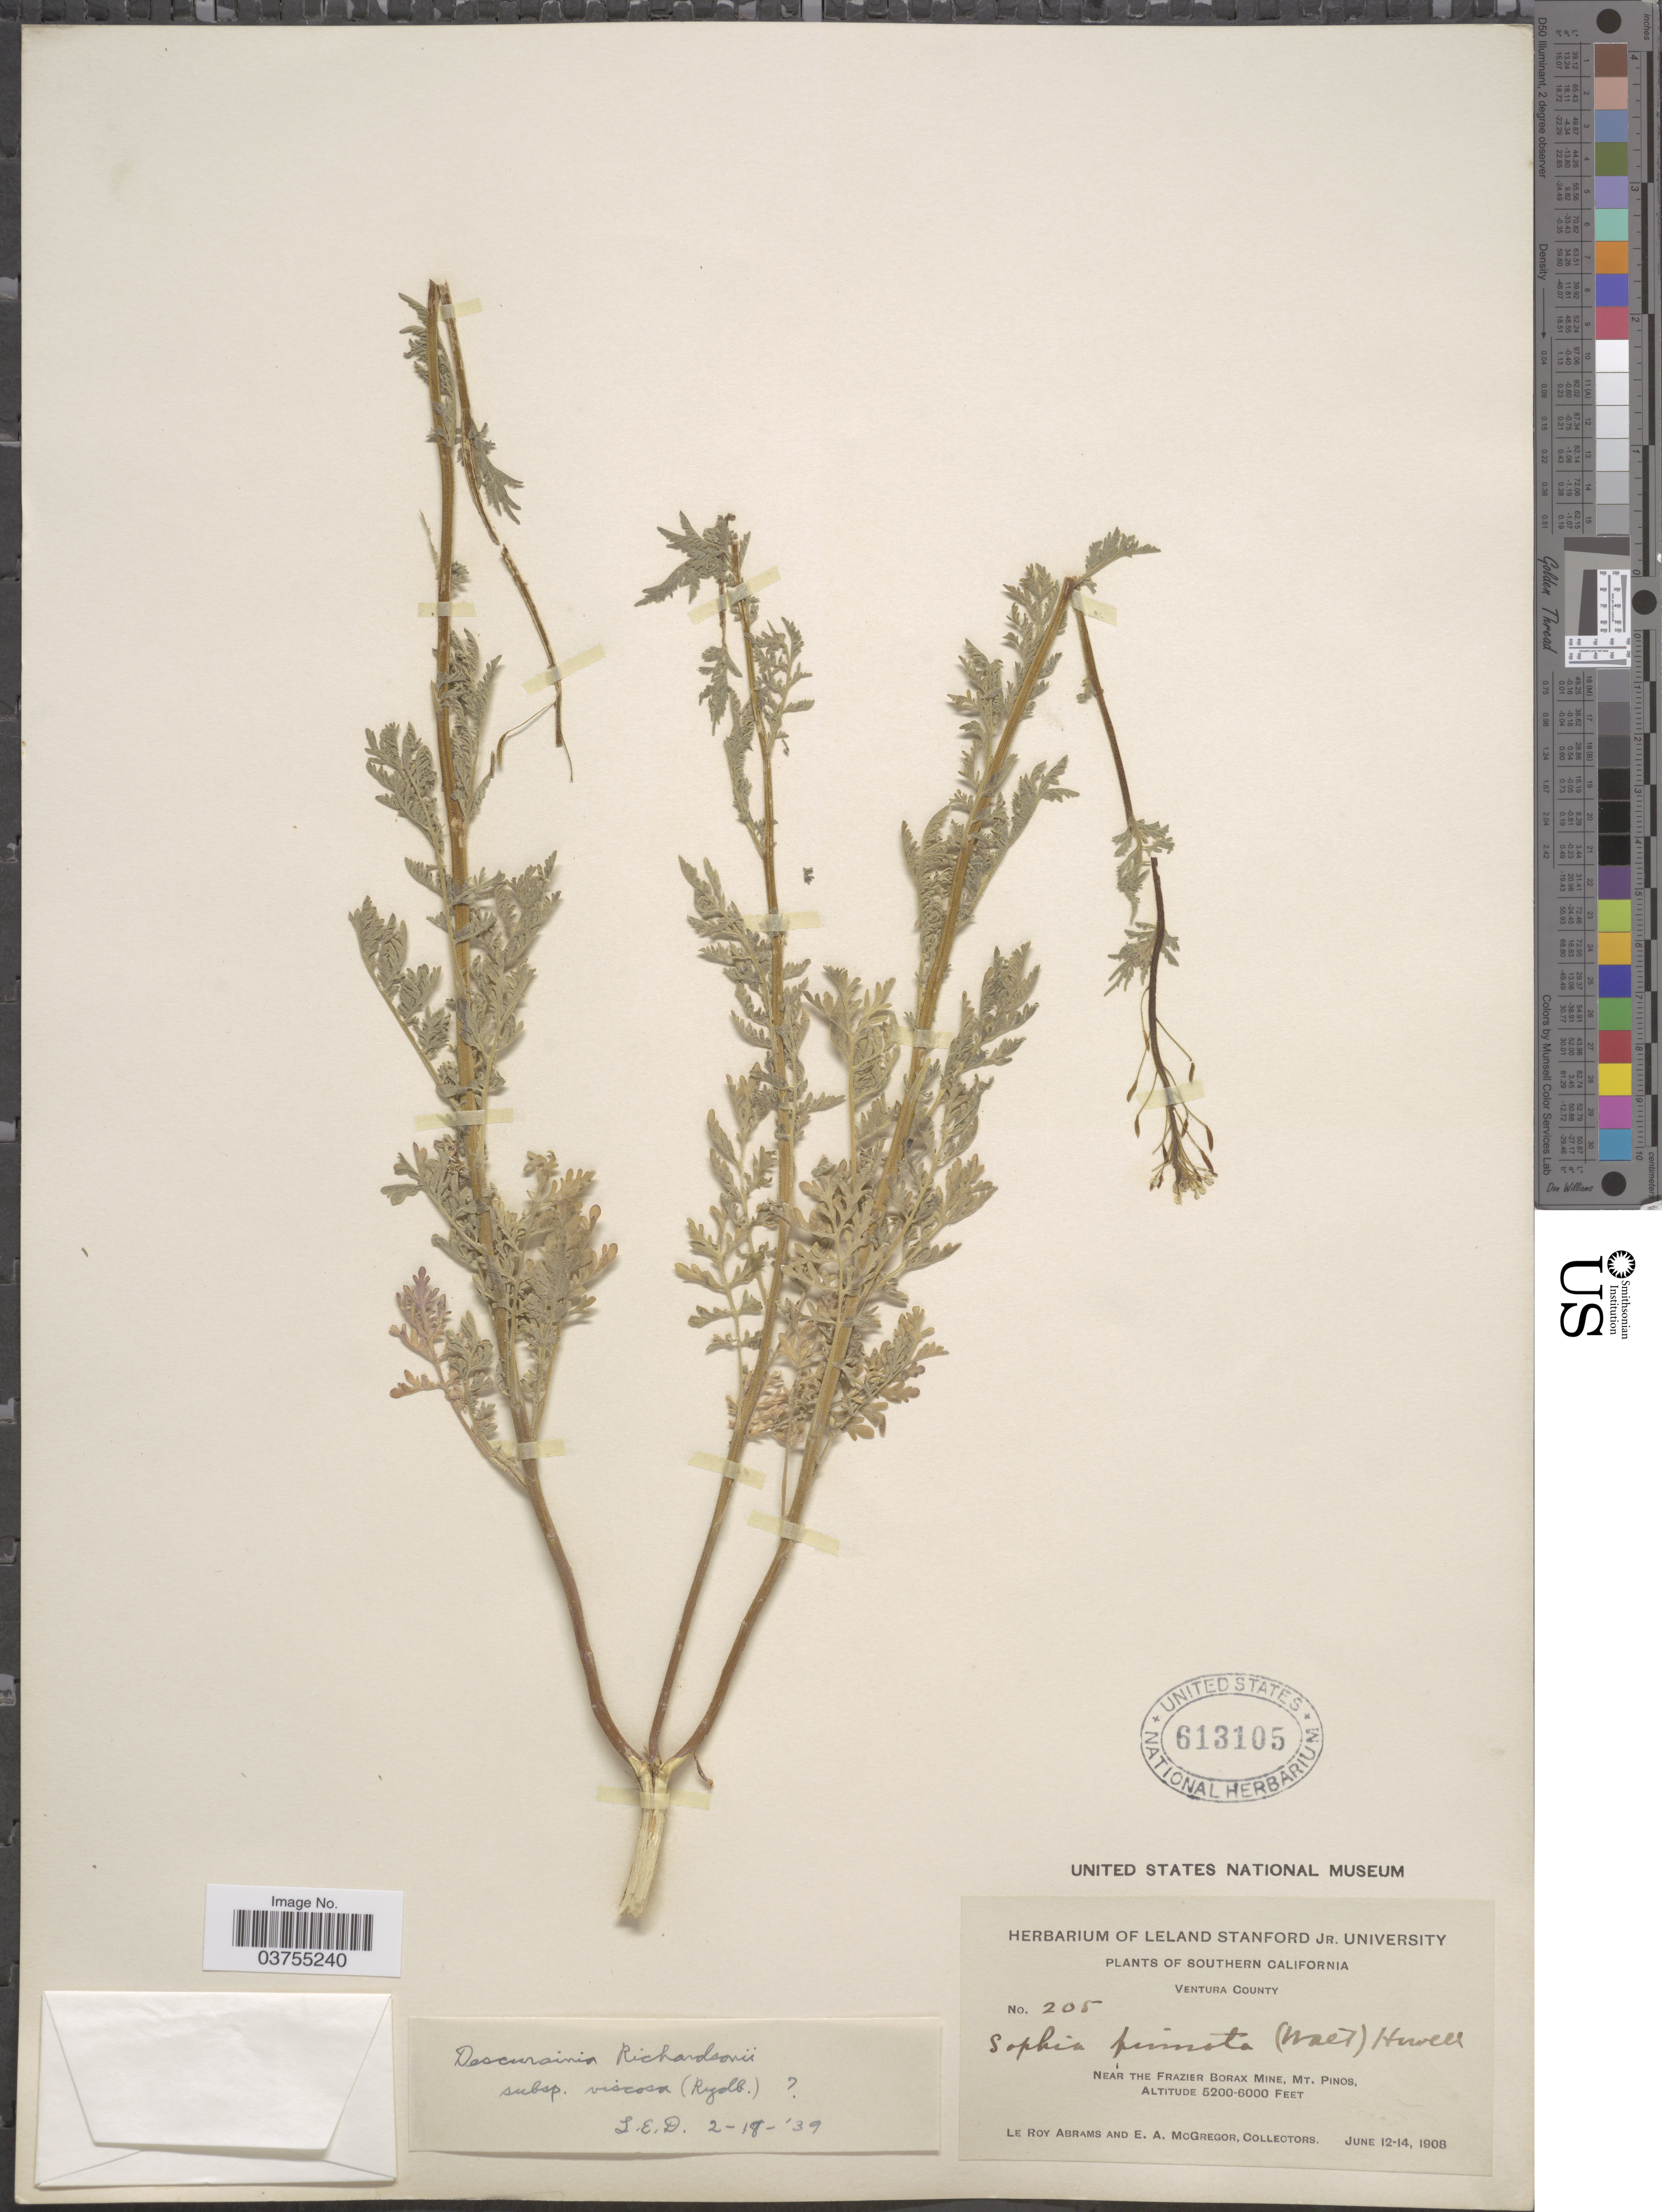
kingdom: Plantae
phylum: Tracheophyta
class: Magnoliopsida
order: Brassicales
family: Brassicaceae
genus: Descurainia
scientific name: Descurainia richardsonii subsp. viscosa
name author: (Rydb.) Detling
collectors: L. Abrams & E. A. McGregor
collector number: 205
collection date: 1908-06-12/1908-06-14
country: United States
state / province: California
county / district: Ventura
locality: Southern California. Ventura County. Near the Frazier Borax Mine, Mt. Pinos.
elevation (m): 1585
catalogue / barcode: US 613105